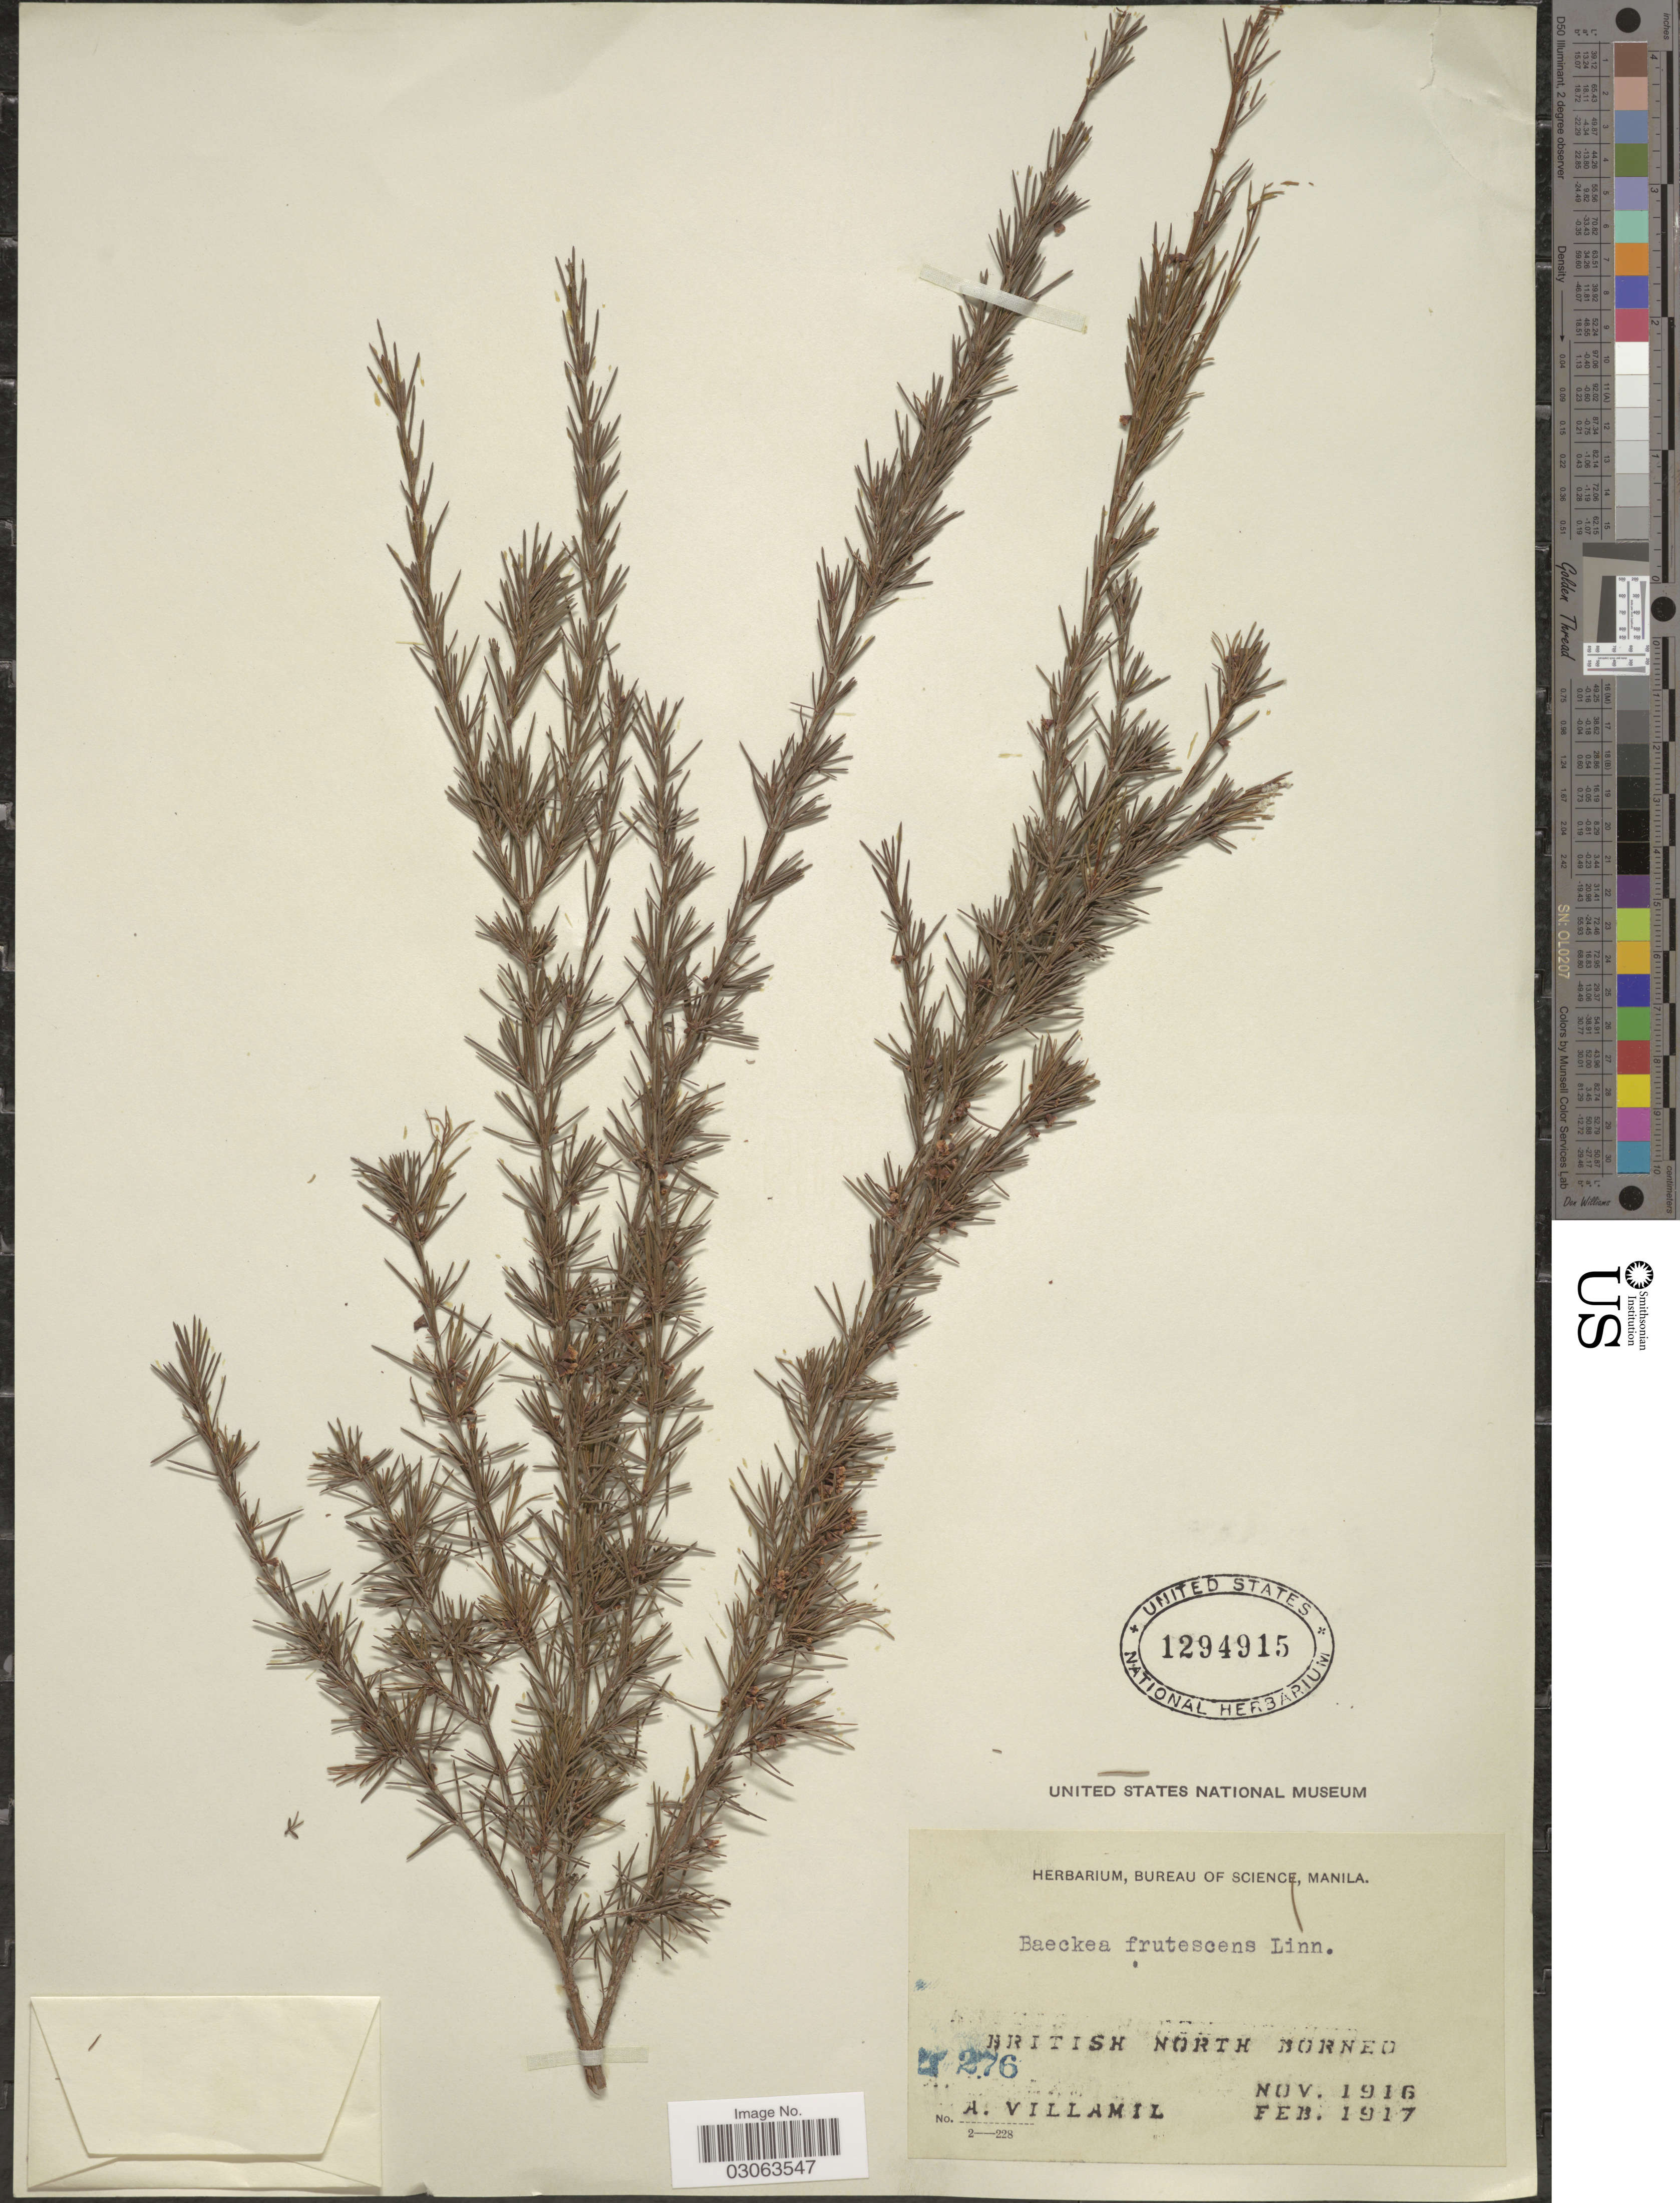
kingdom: Plantae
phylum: Tracheophyta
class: Magnoliopsida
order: Myrtales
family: Myrtaceae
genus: Baeckea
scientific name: Baeckea frutescens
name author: L.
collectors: A. Villamil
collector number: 276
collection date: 1916-11/1917-02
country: Malaysia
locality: British North Borneo.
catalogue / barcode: US 1294915